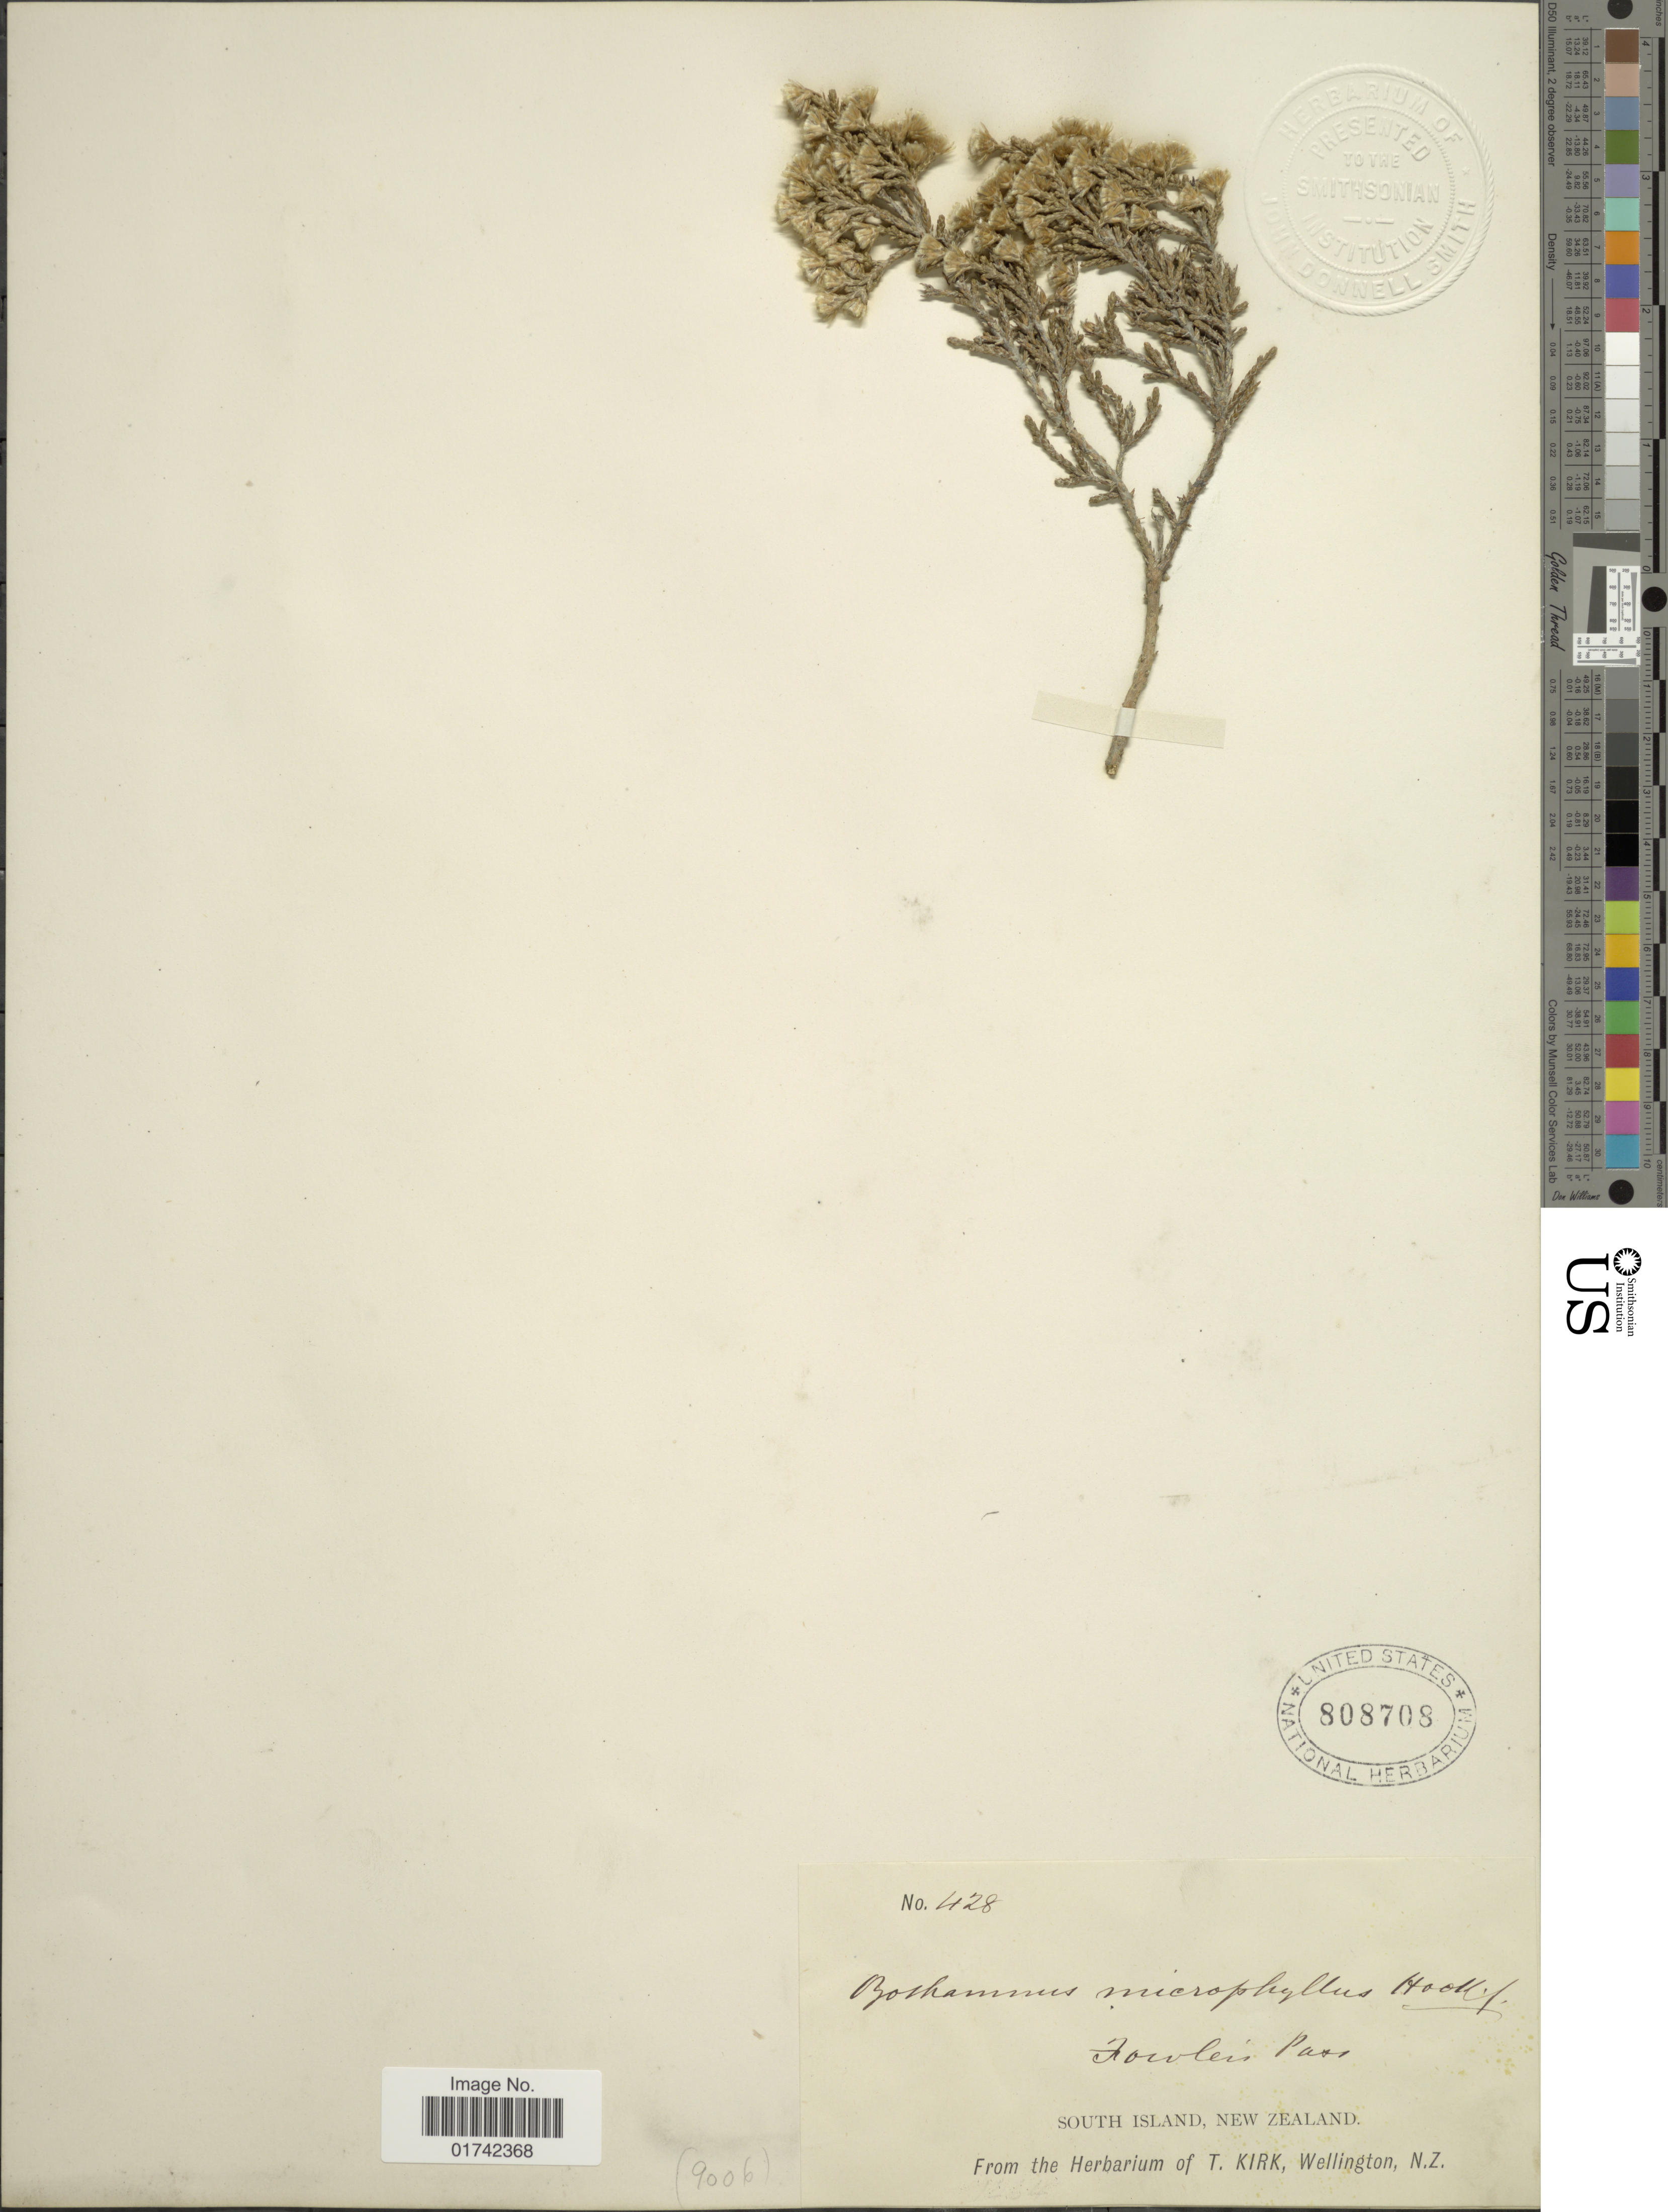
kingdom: Plantae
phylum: Tracheophyta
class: Magnoliopsida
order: Asterales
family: Asteraceae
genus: Helichrysum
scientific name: Helichrysum microphyllum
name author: Cambess.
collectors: ex herb. T. Kirk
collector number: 428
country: New Zealand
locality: Fowler's Pass, South Island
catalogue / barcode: US 808708